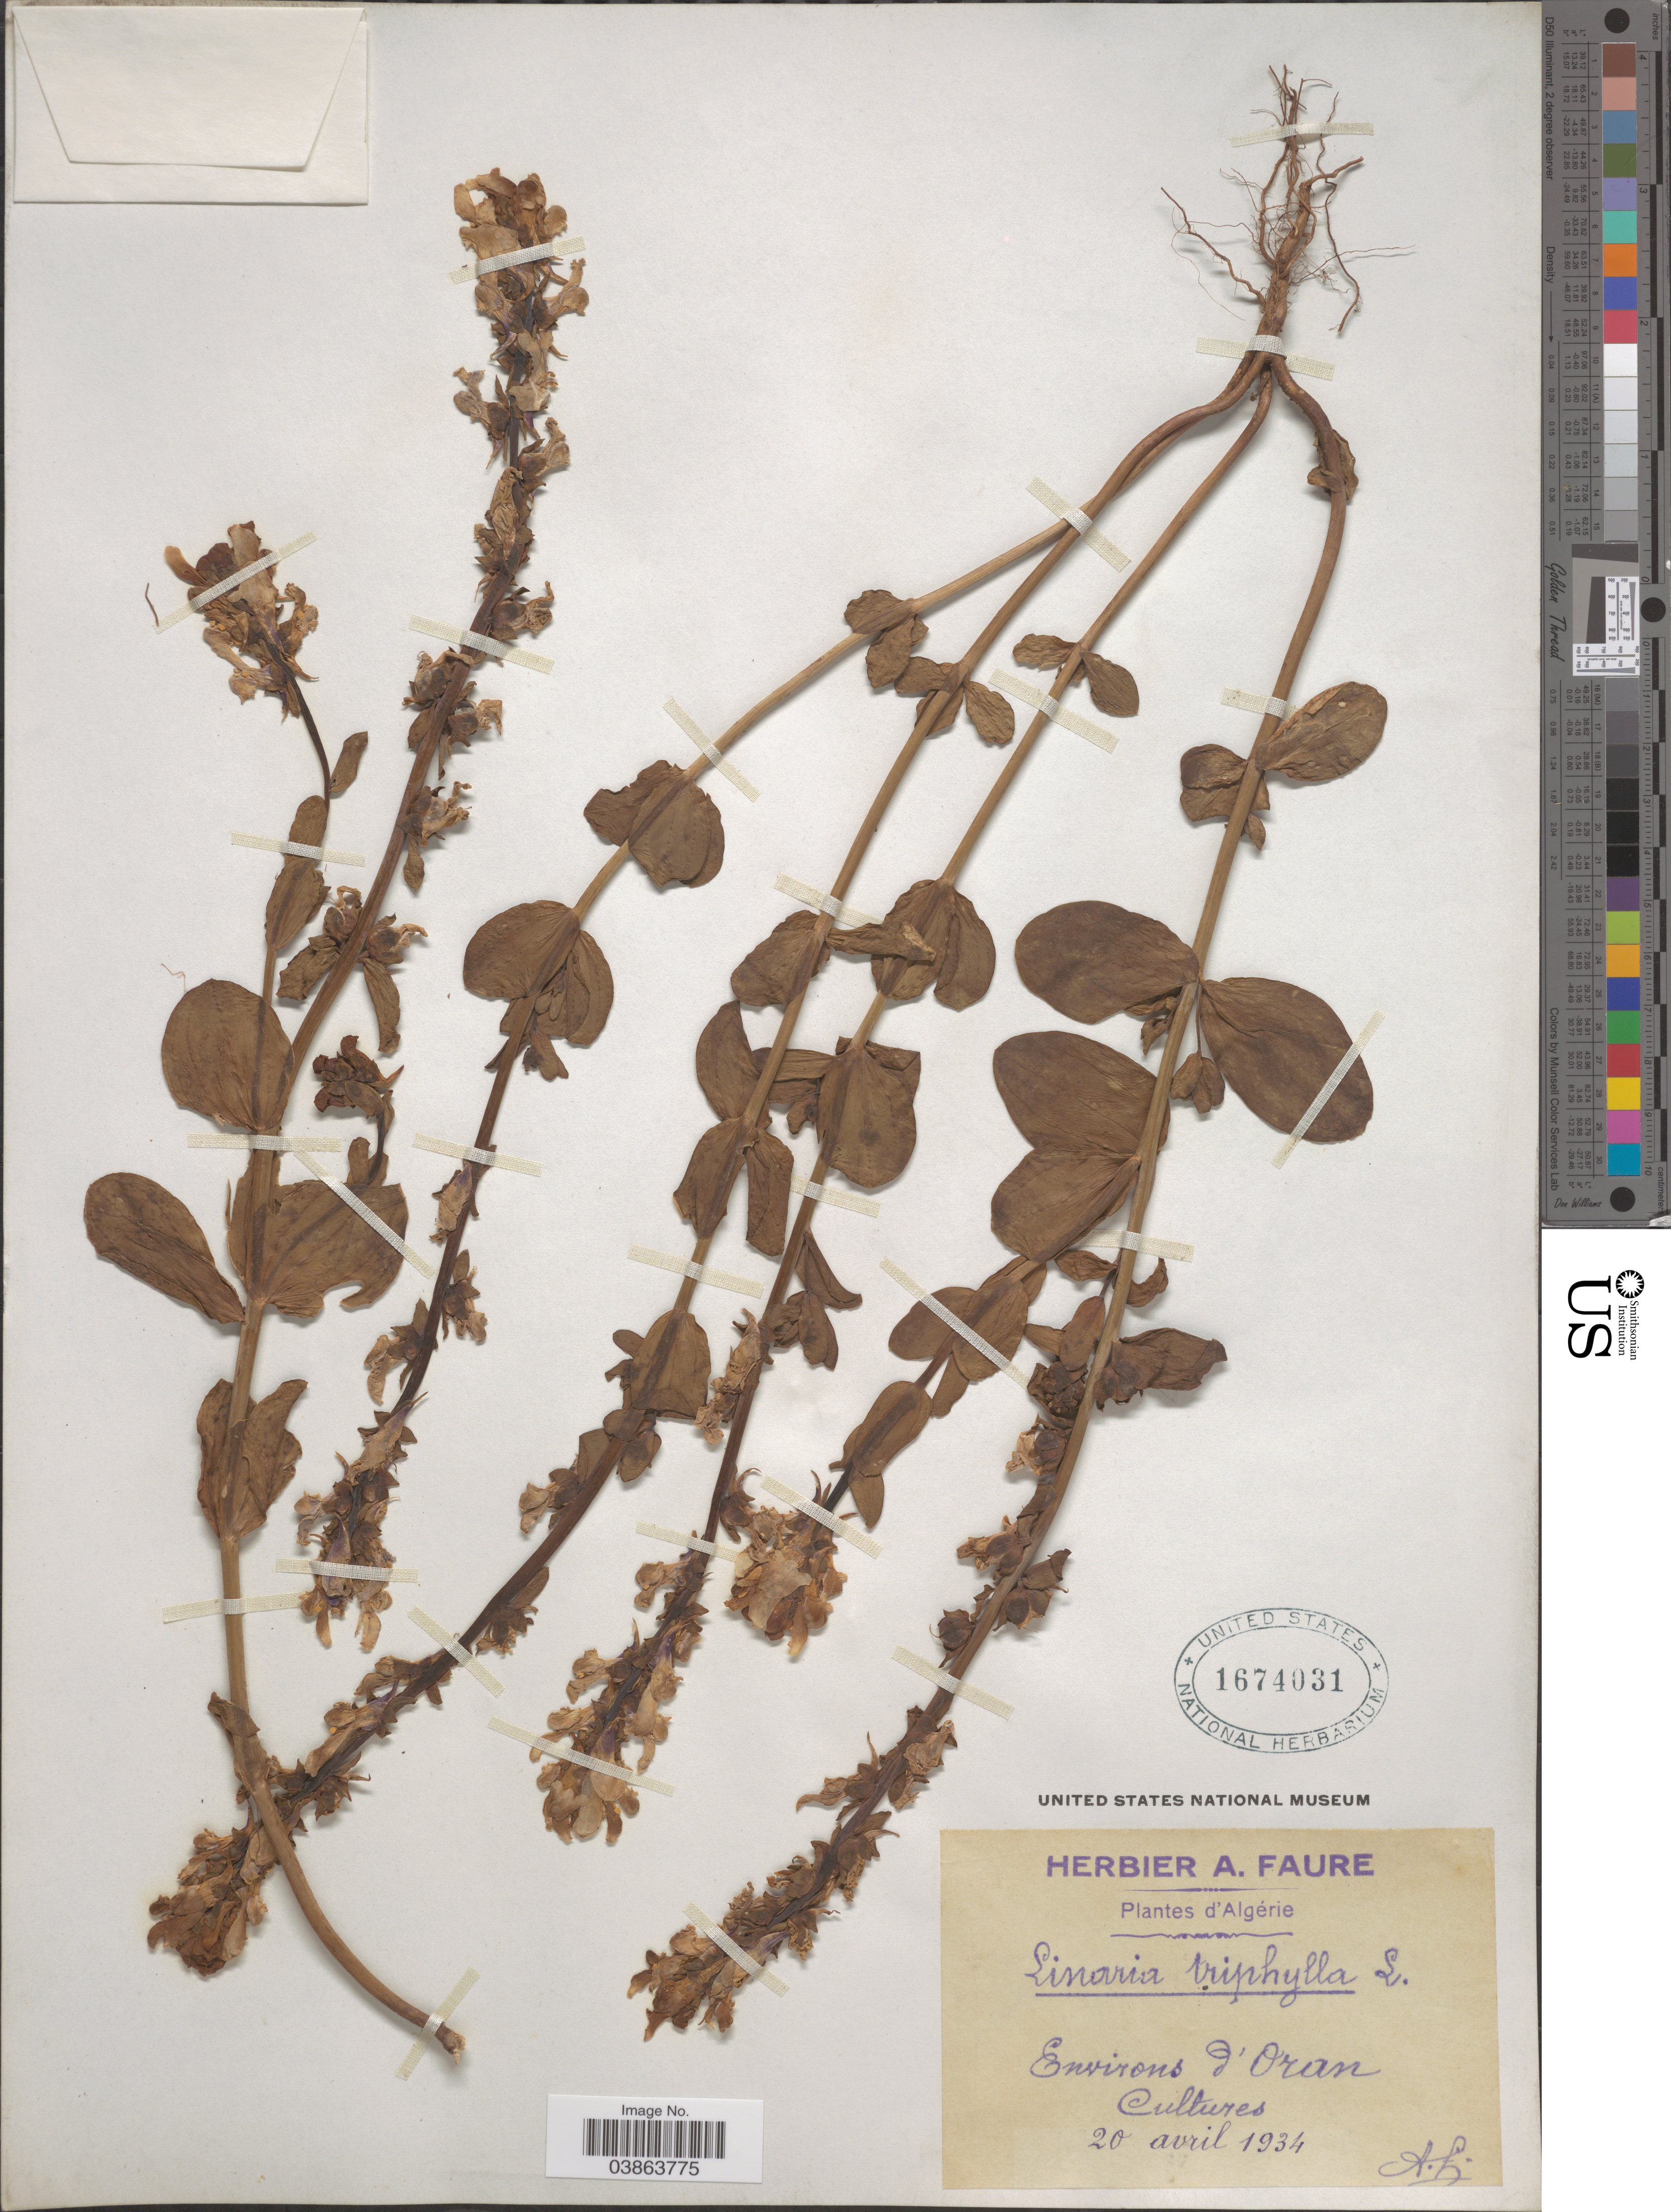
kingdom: Plantae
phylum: Tracheophyta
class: Magnoliopsida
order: Lamiales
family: Plantaginaceae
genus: Linaria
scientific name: Linaria triphylla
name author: (L.) Mill.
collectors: A. Faure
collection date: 1934-04-20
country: Algeria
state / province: Oran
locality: Environs d'Oran. Cultures.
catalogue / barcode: US 1674031